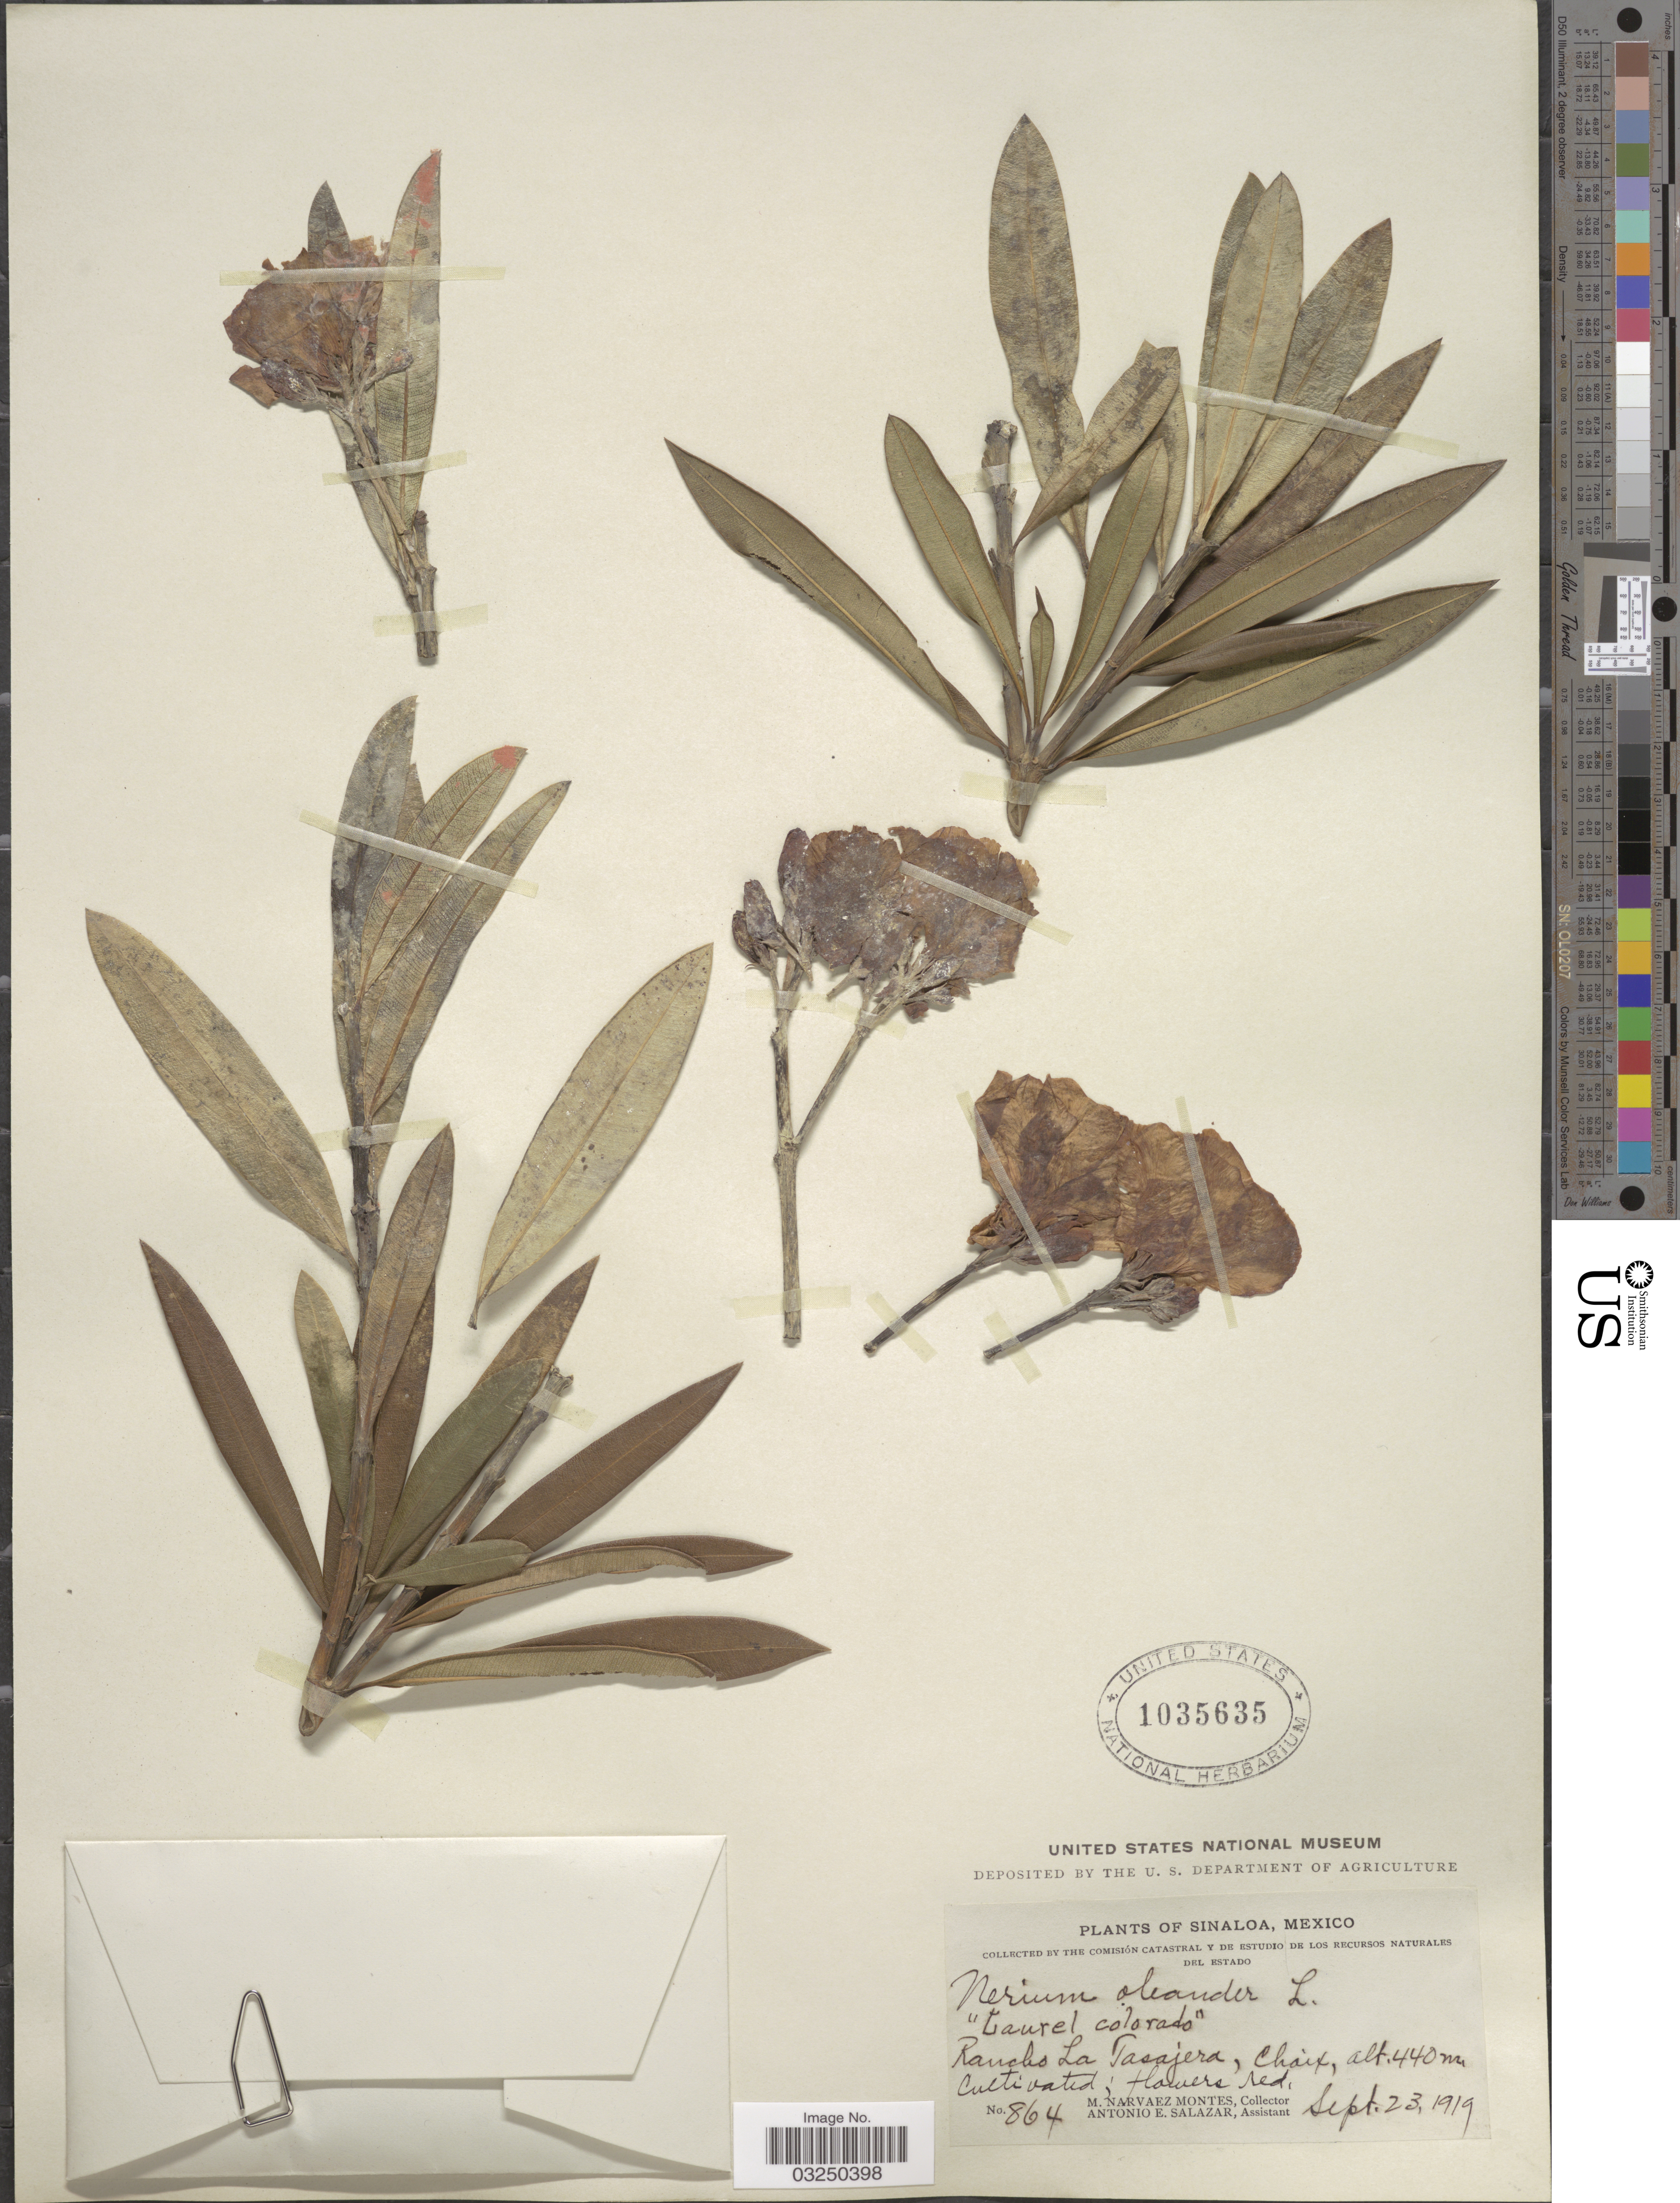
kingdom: Plantae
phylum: Tracheophyta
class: Magnoliopsida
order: Gentianales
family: Apocynaceae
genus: Nerium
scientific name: Nerium oleander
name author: L.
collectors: M. Narvaez-Montes & A. E. Salazar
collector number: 864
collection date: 1919-09-23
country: Mexico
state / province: Sinaloa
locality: Rancho La Tasajera, Choix.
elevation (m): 440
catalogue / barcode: US 1035635